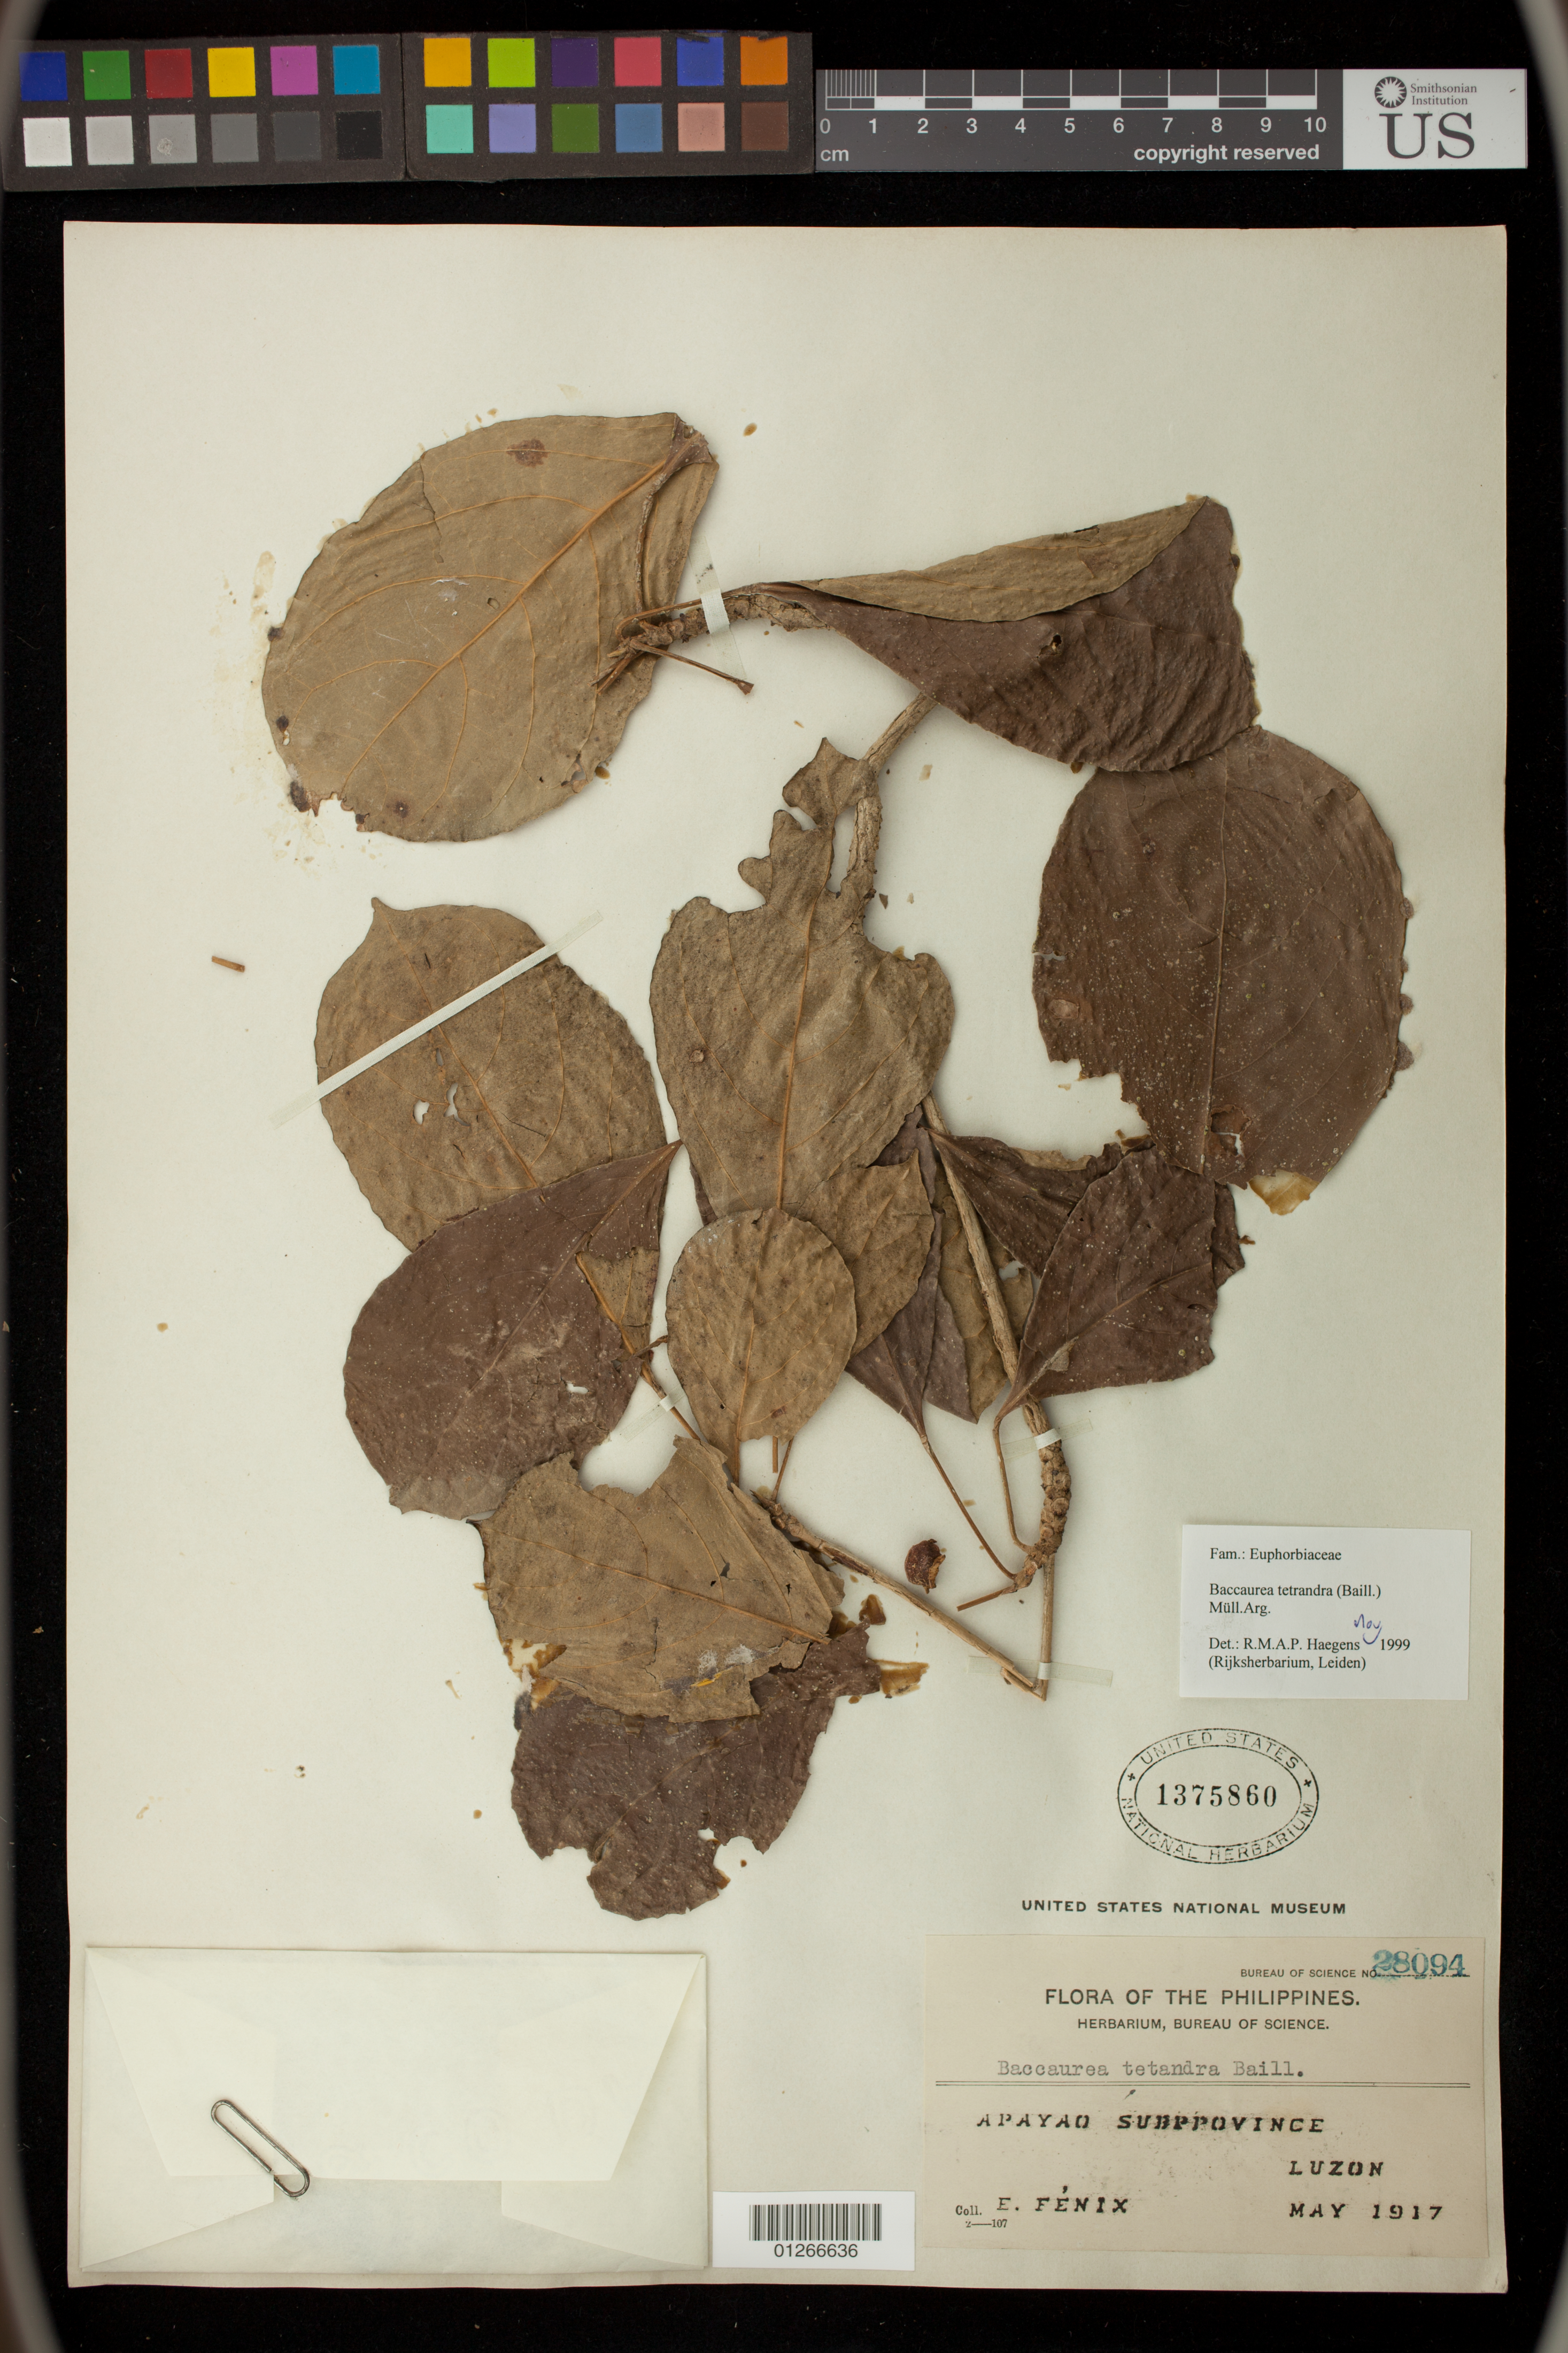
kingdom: Plantae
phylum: Tracheophyta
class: Magnoliopsida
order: Malpighiales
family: Phyllanthaceae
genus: Baccaurea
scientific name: Baccaurea tetrandra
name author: (Baill.) Müll. Arg.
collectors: E. Fenix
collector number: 28094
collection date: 1917-05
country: Philippines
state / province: Cordillera (Administrative Region)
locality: Apayao Subprovince, Luzon